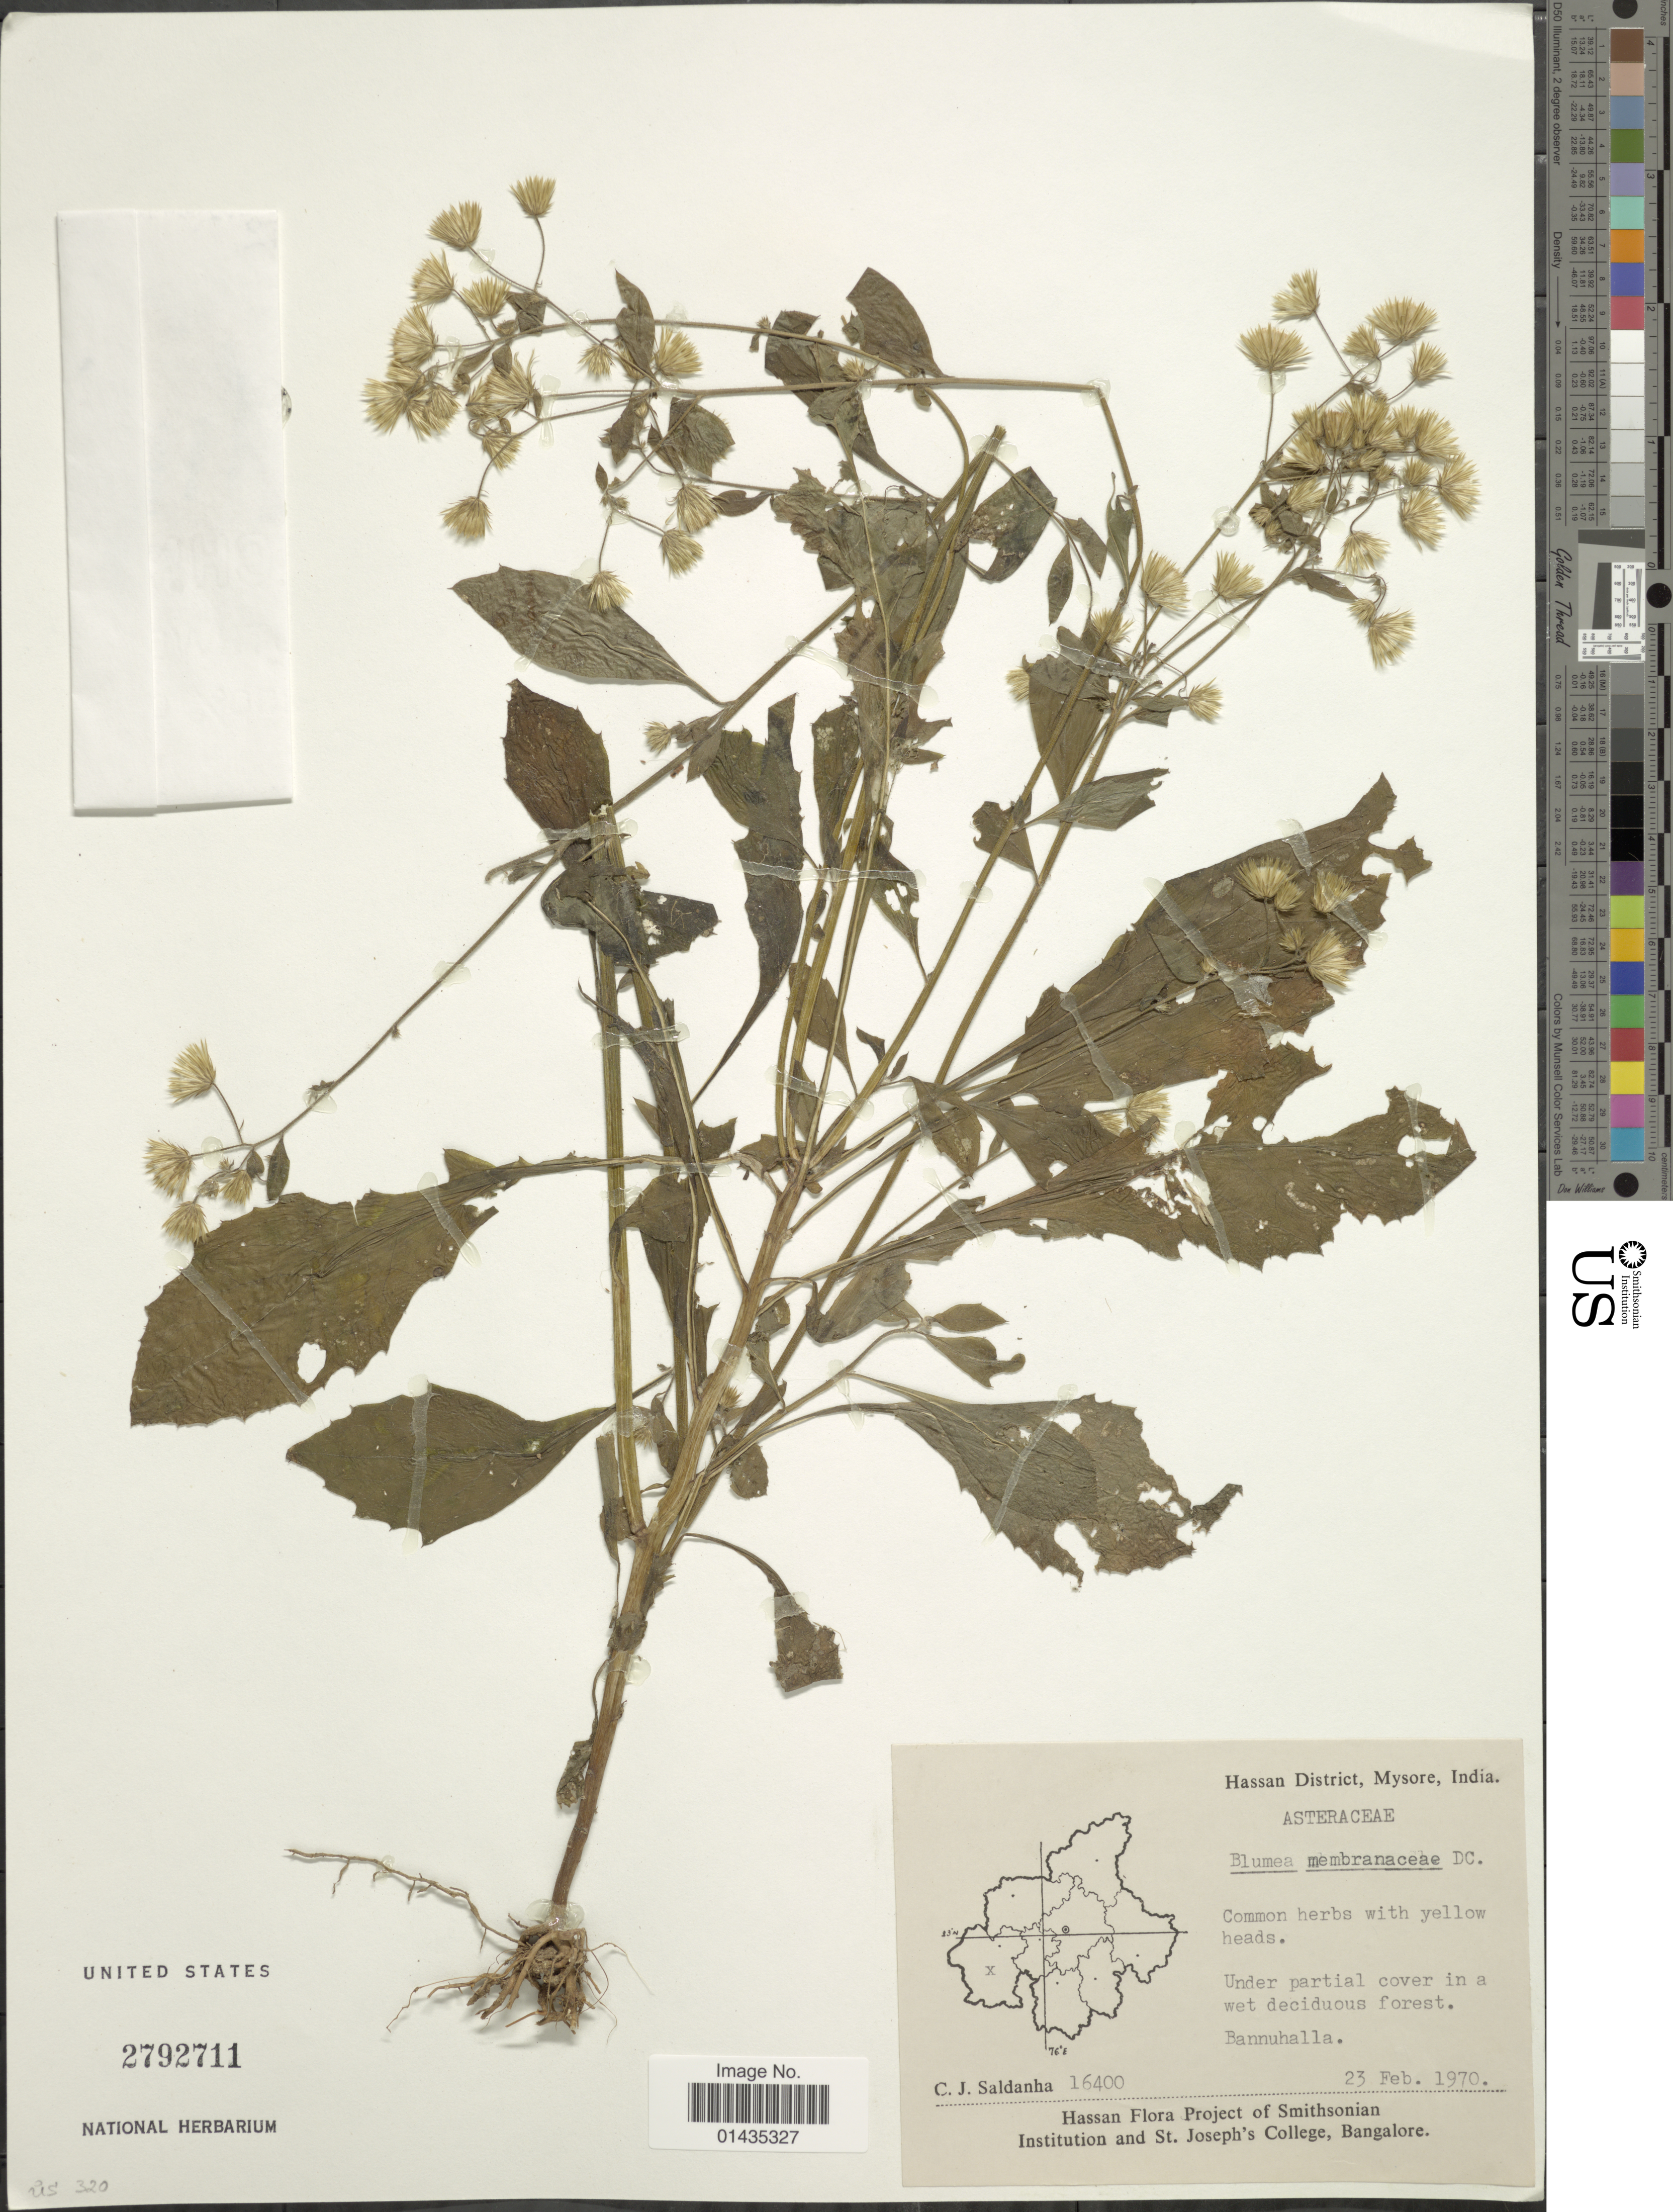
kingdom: Plantae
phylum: Tracheophyta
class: Magnoliopsida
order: Asterales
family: Asteraceae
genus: Blumea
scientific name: Blumea membranacea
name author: DC.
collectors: C. J. Saldanha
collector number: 16400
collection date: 1970-02-23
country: India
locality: Hassan District, Mysore, Bannahalla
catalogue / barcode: US 2792711